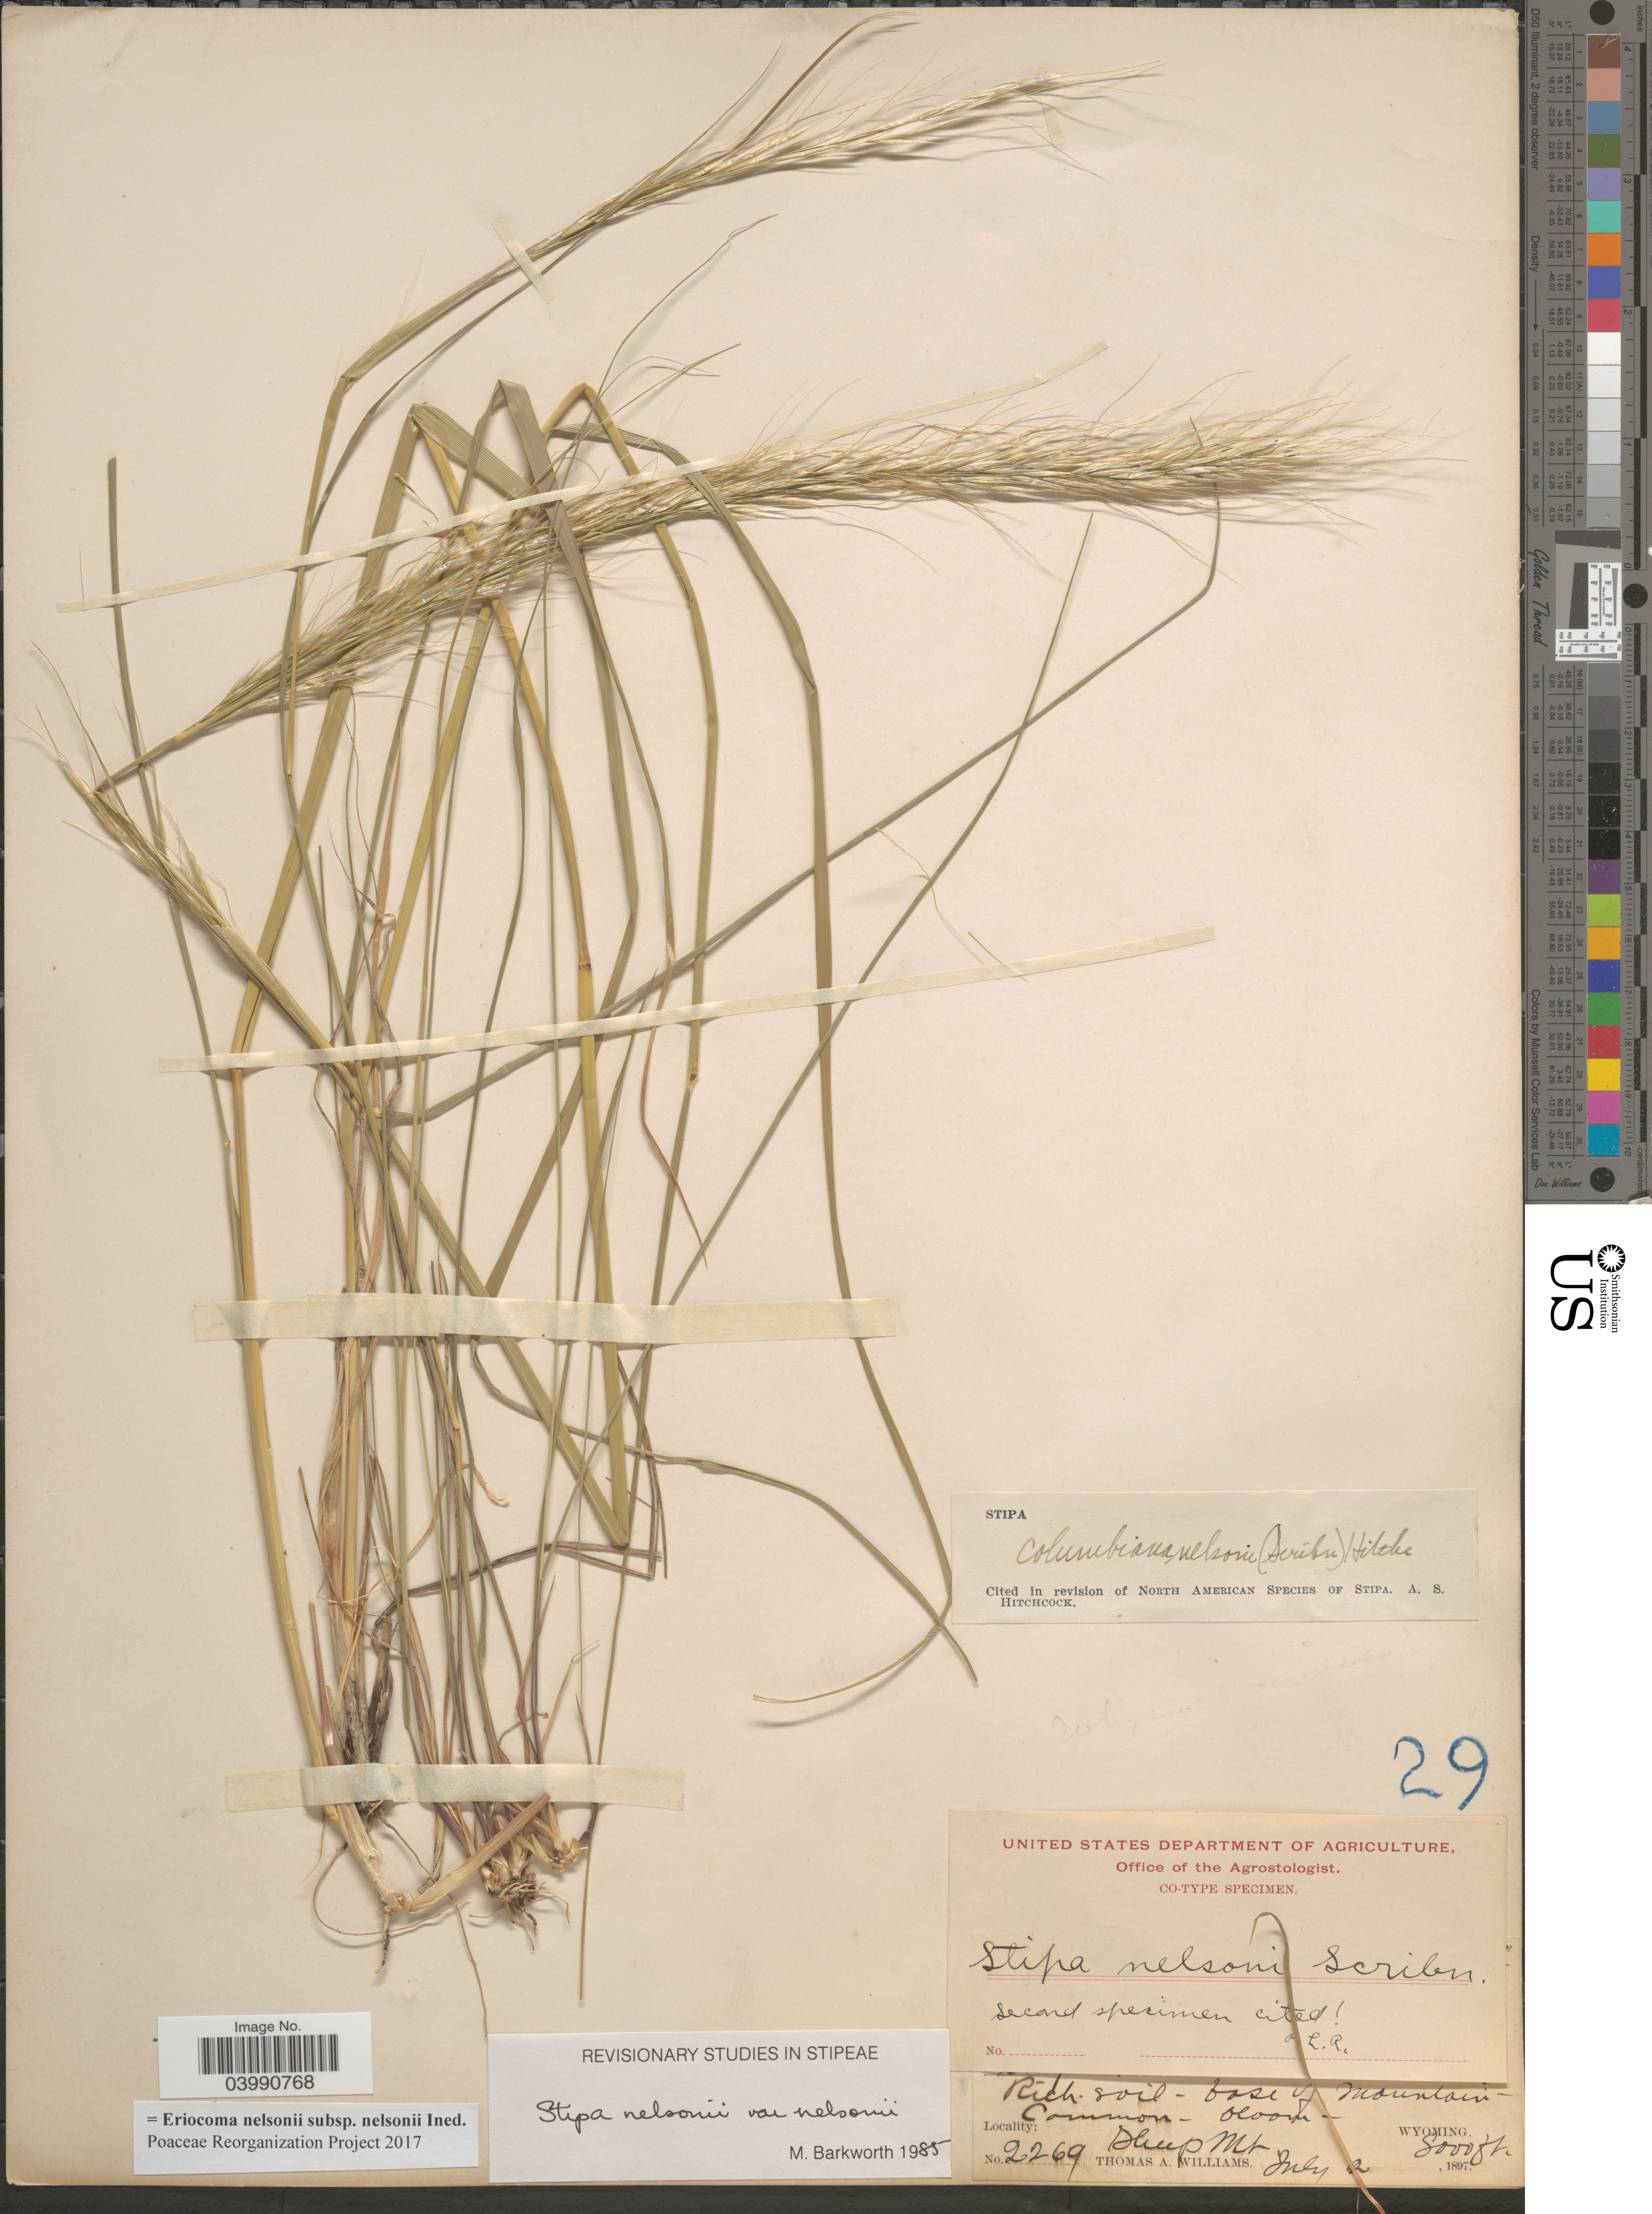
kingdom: Plantae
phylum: Tracheophyta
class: Liliopsida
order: Poales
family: Poaceae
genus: Eriocoma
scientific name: Eriocoma nelsonii subsp. nelsonii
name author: (Scribn.) Romasch.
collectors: T. A. Williams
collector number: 2269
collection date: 1897-07-02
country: United States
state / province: Wyoming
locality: Sheep Mt.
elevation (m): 2438